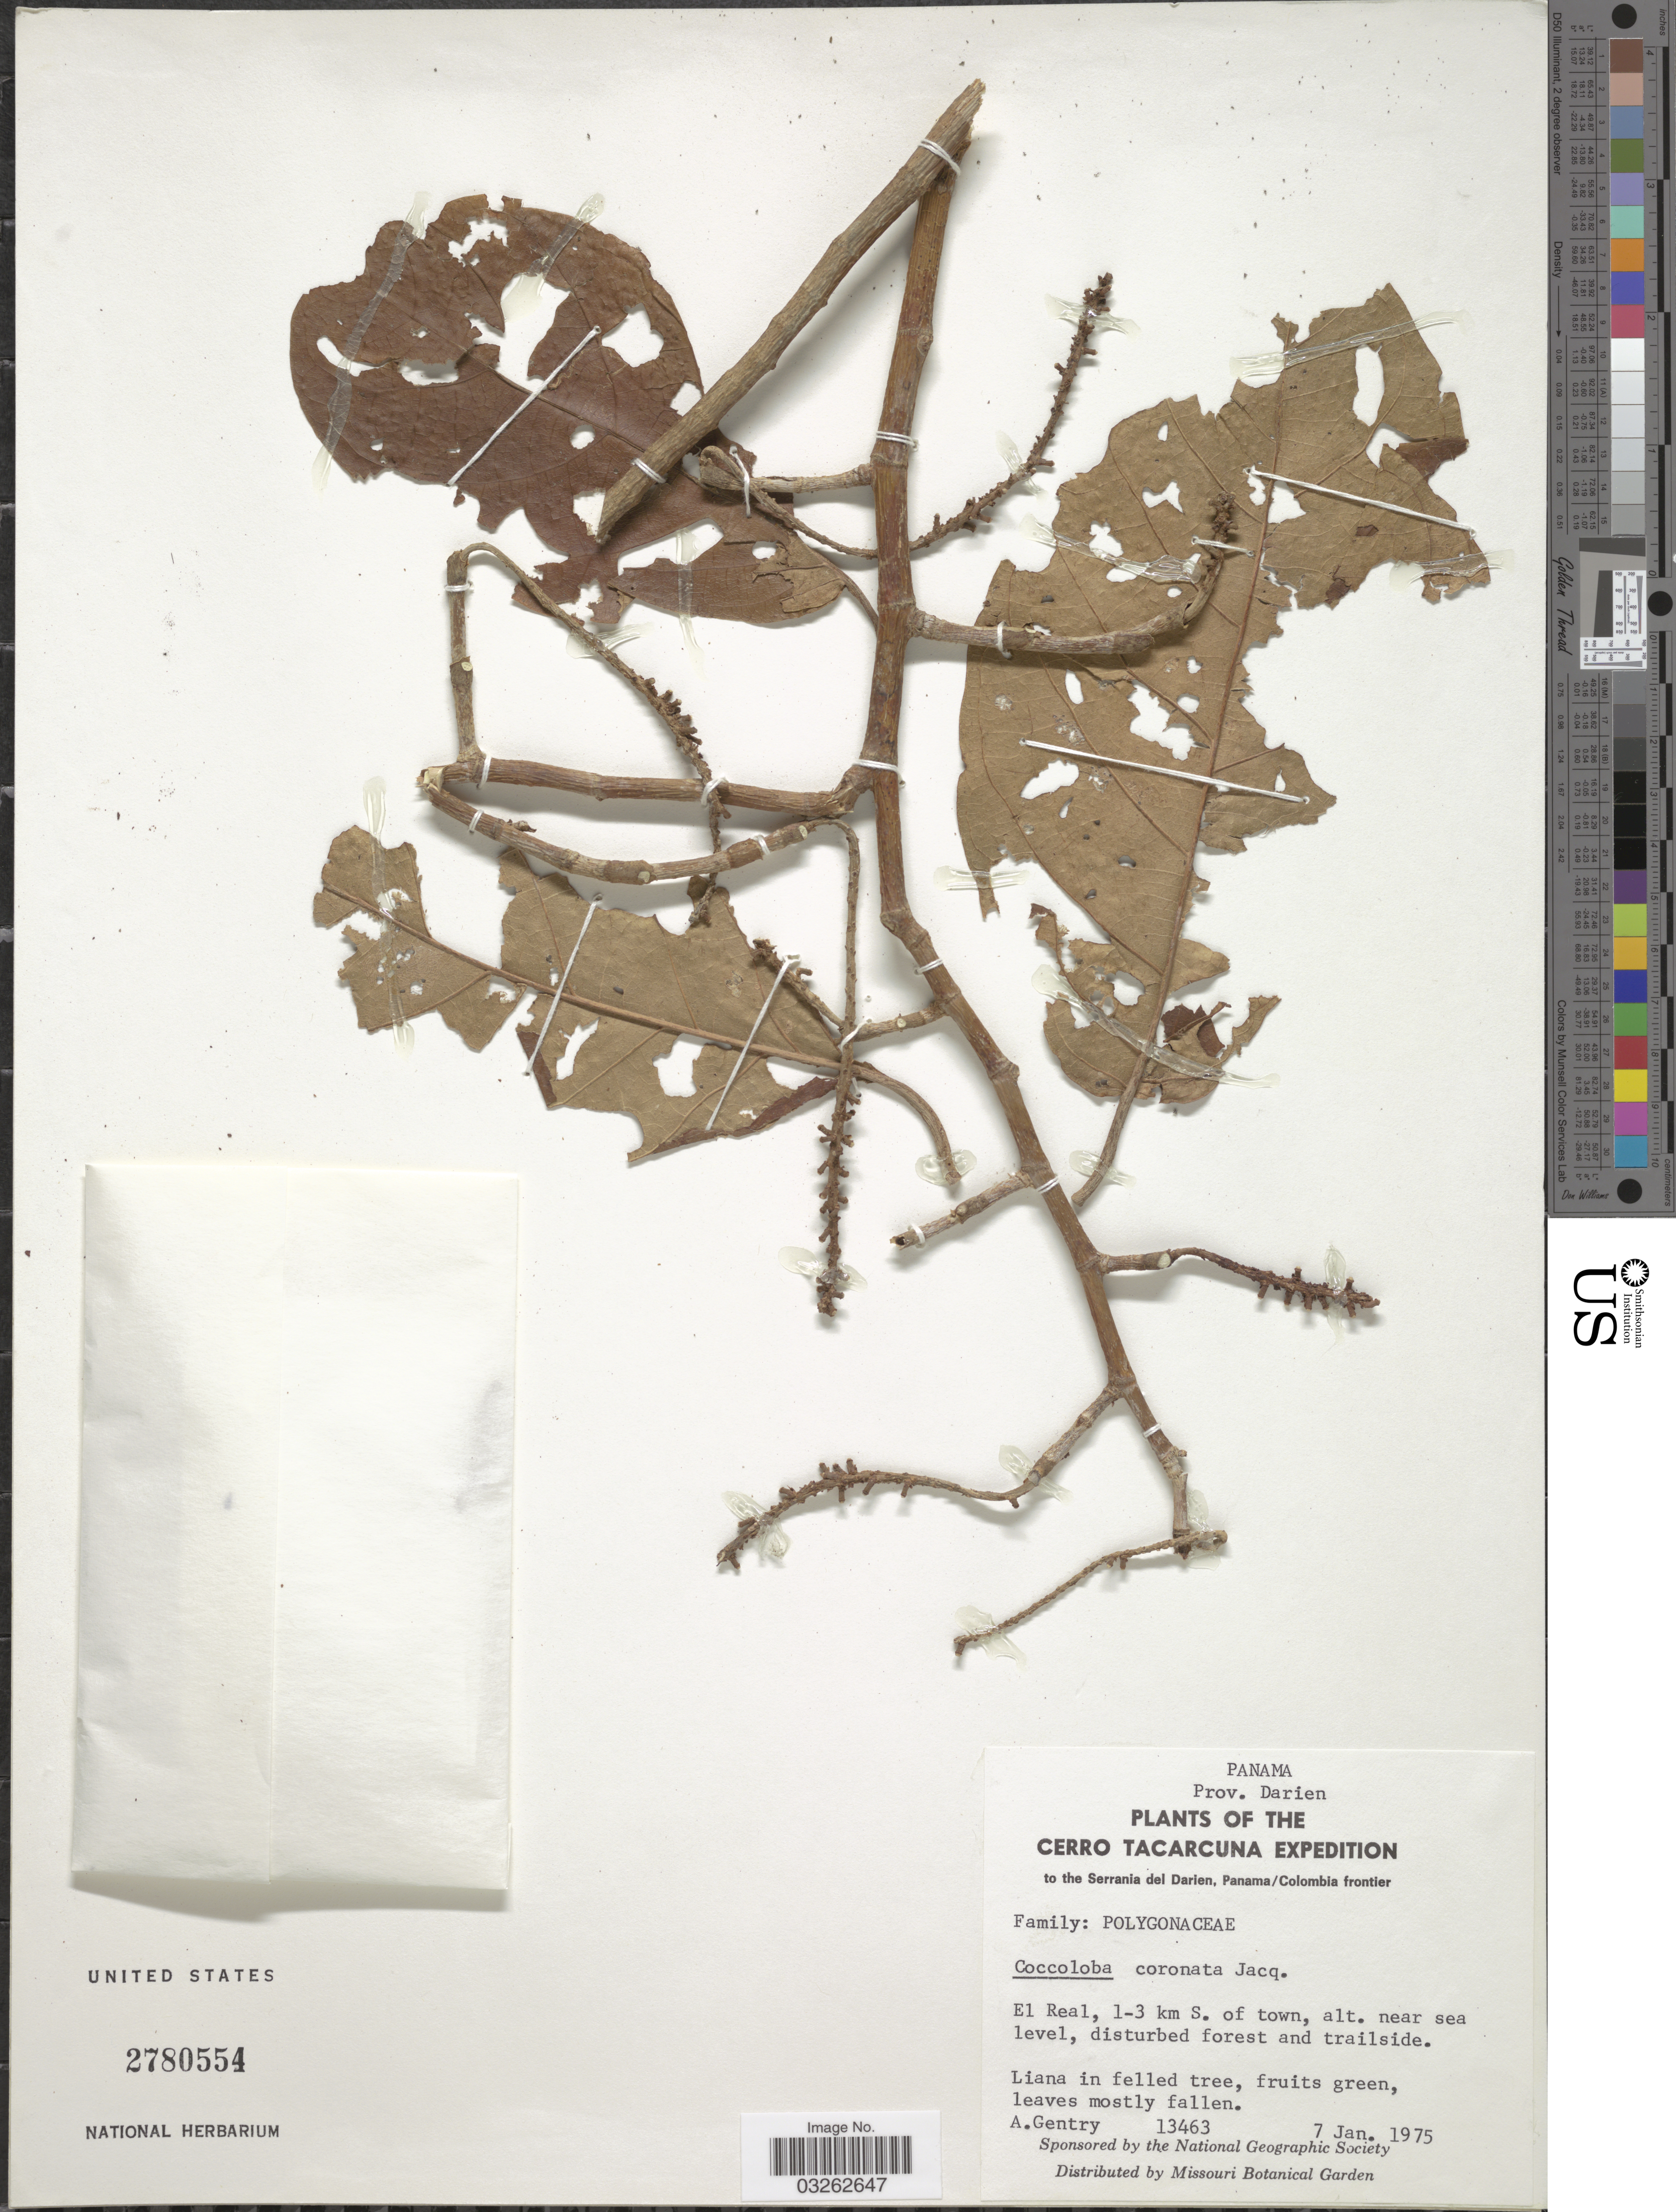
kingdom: Plantae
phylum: Tracheophyta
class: Magnoliopsida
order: Caryophyllales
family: Polygonaceae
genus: Coccoloba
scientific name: Coccoloba coronata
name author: Jacq.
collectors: A. H. Gentry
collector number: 13463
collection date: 1975-01-07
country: Panama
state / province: Darién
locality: Cerro Tacaruna. El Real, 1-3 km S. of town.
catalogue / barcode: US 2780554